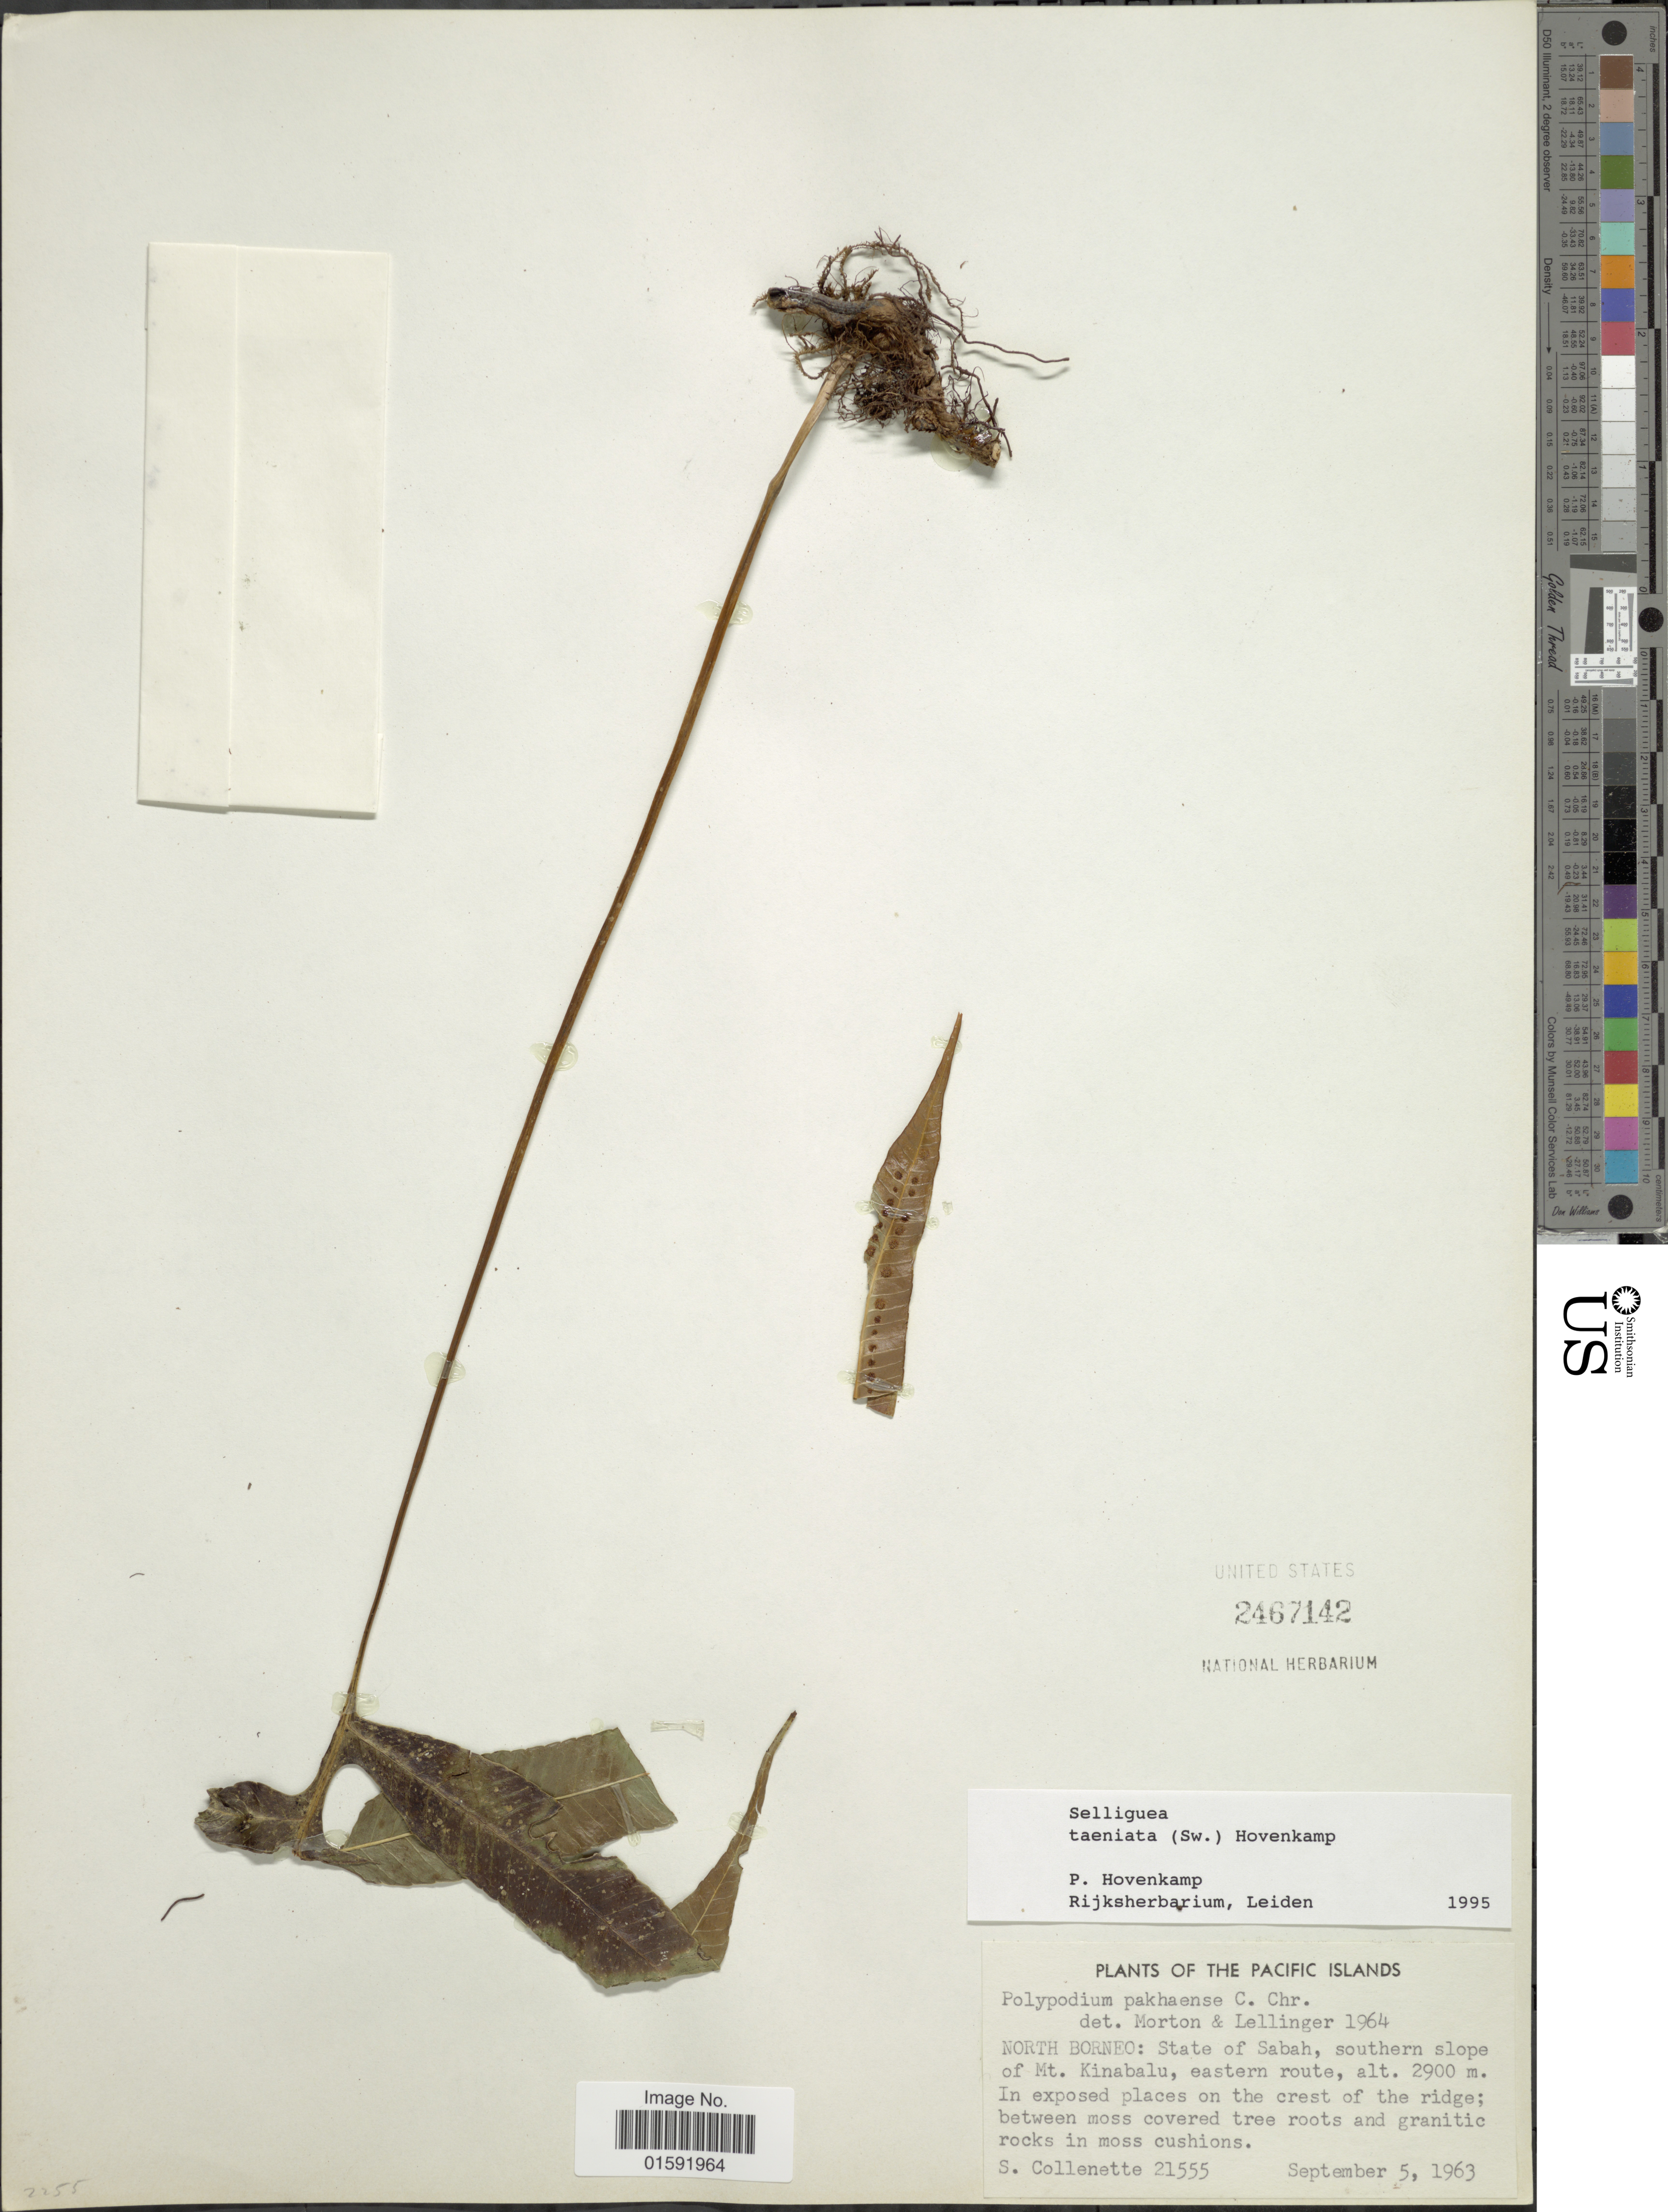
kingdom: Plantae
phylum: Tracheophyta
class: Polypodiopsida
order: Polypodiales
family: Polypodiaceae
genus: Selliguea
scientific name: Selliguea taeniata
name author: Parris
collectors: S. Collenette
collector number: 21555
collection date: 1963-09-05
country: Malaysia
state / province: Sabah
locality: Pacific Islands, North Borneo, southern slopes of Mt. Kinabalu, eastern route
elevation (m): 2900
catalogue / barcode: US 2467142